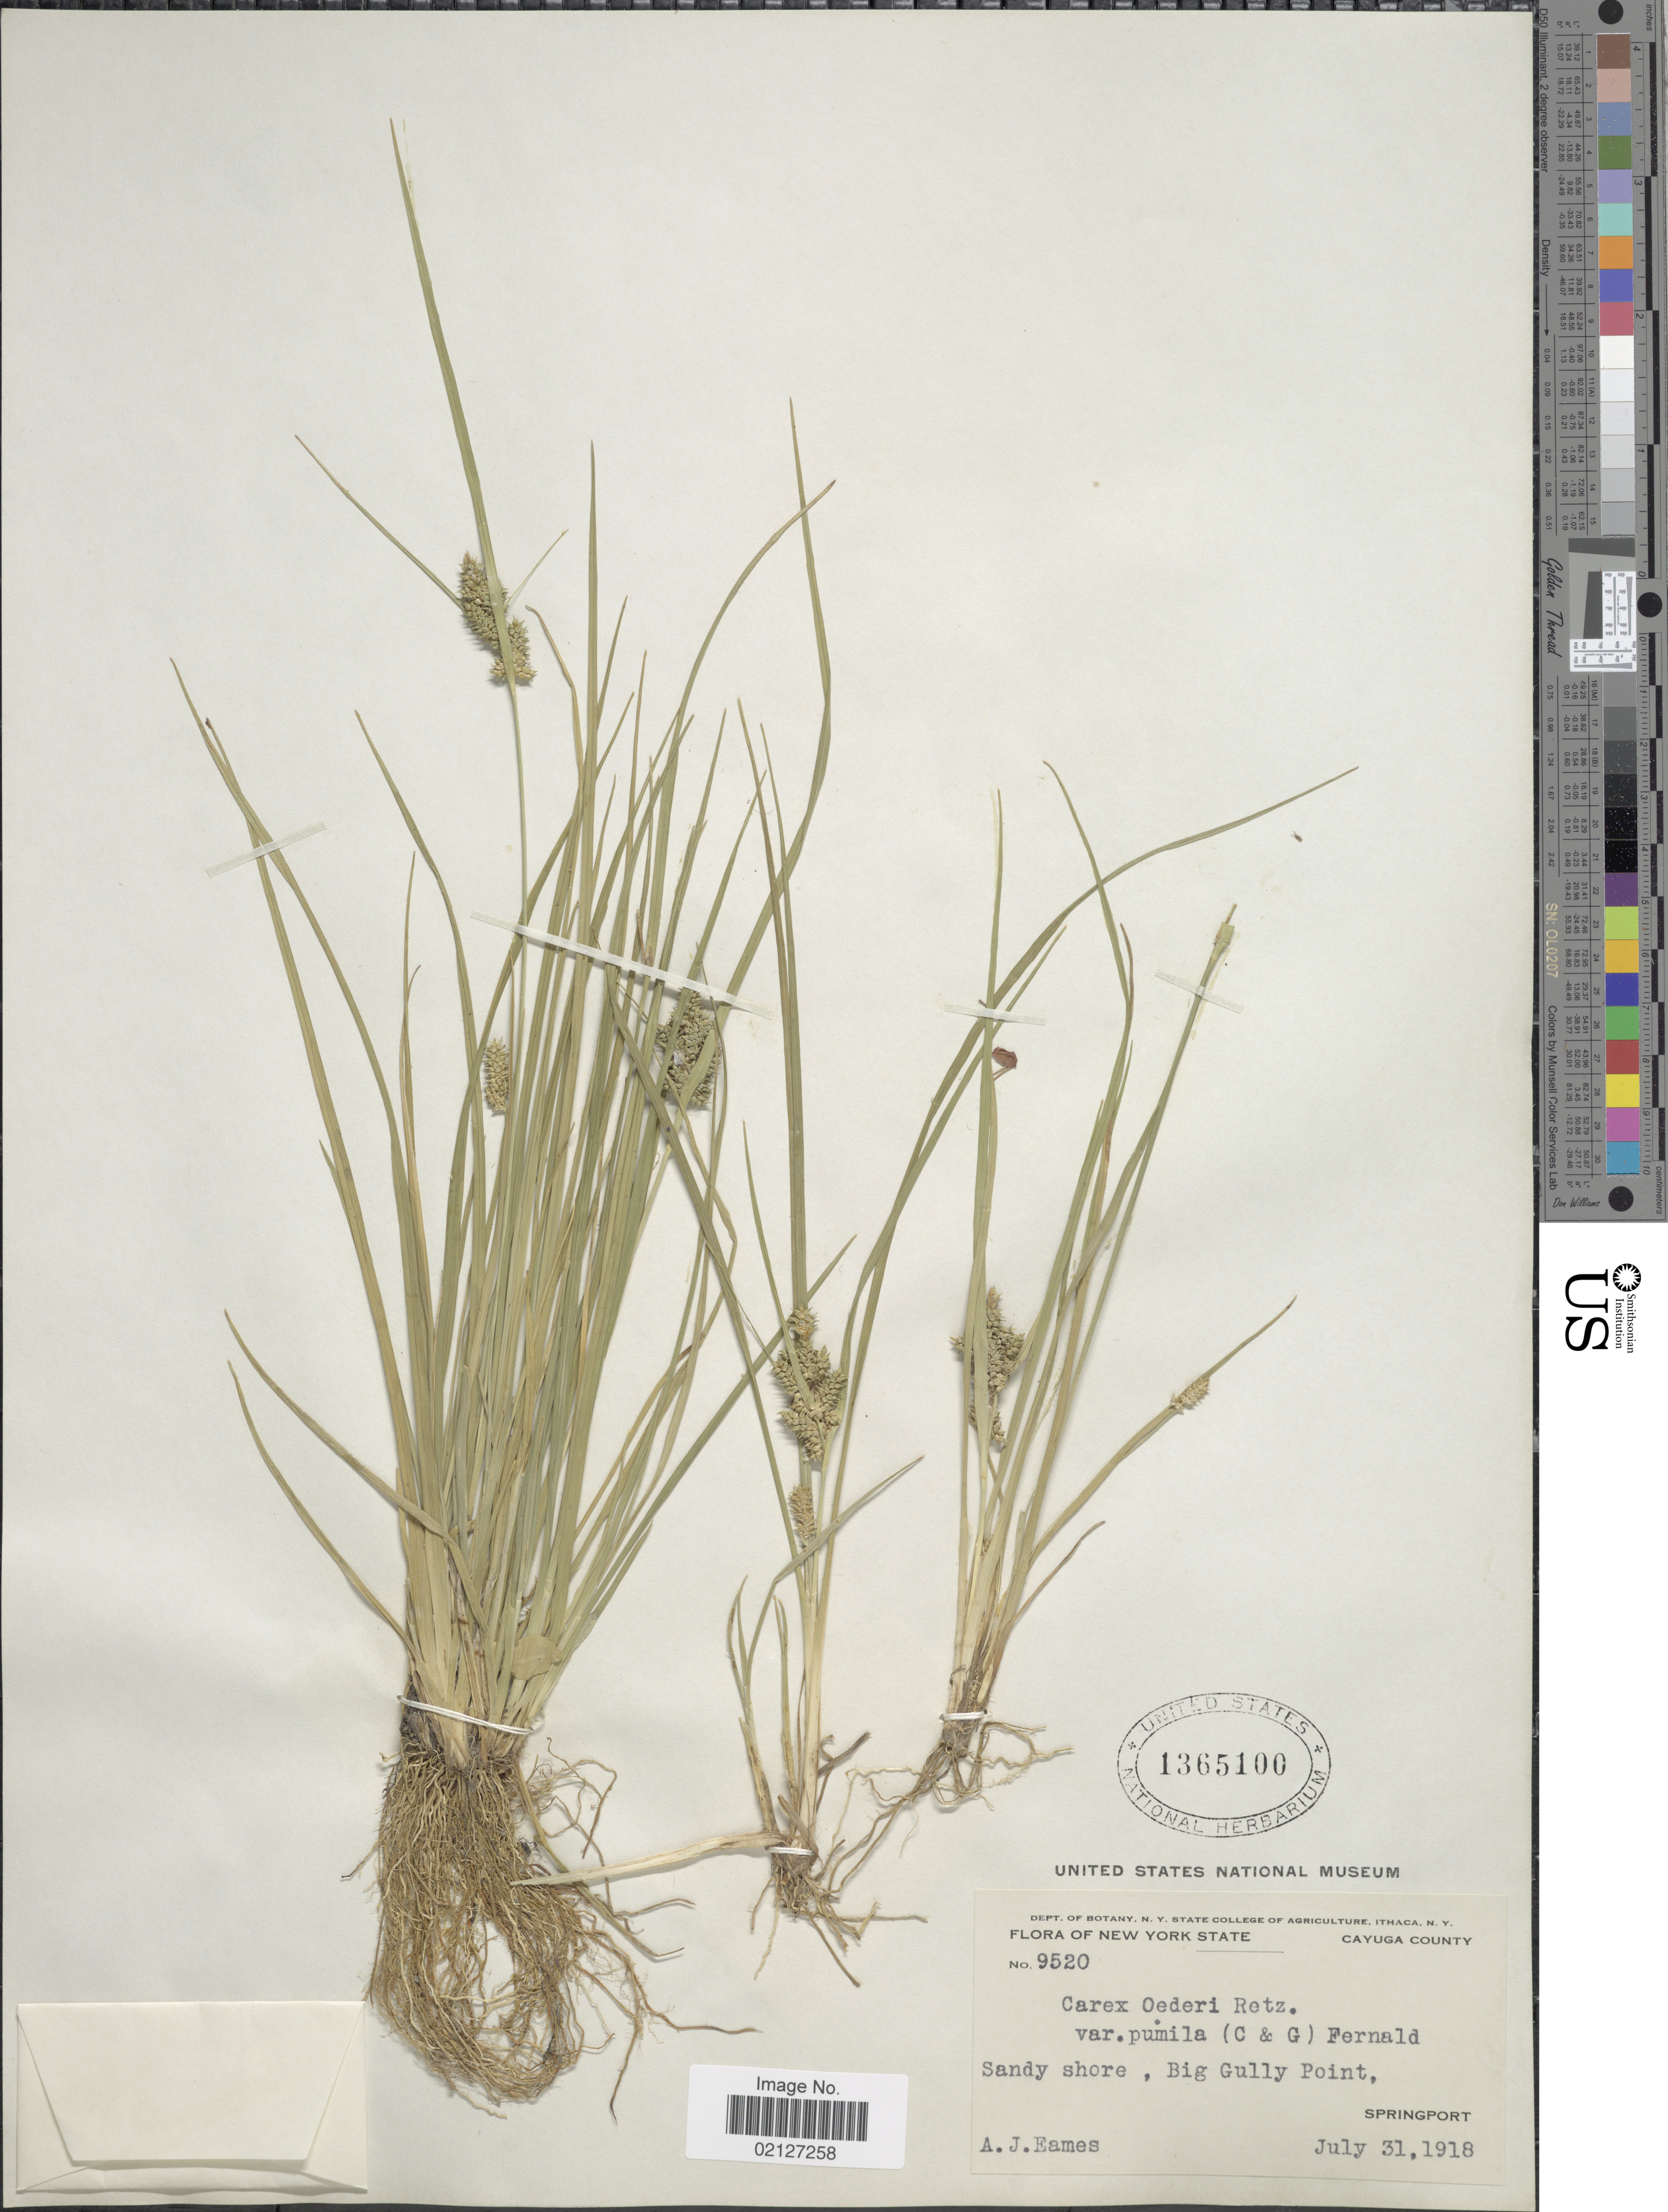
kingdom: Plantae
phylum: Tracheophyta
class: Liliopsida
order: Poales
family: Cyperaceae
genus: Carex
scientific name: Carex oederi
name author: Retz.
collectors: A. J. Eames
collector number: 9520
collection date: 1918-07-31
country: United States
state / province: New York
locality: Cayuga County, sandy shore, Big Gully Point, Springport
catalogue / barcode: US 1365100